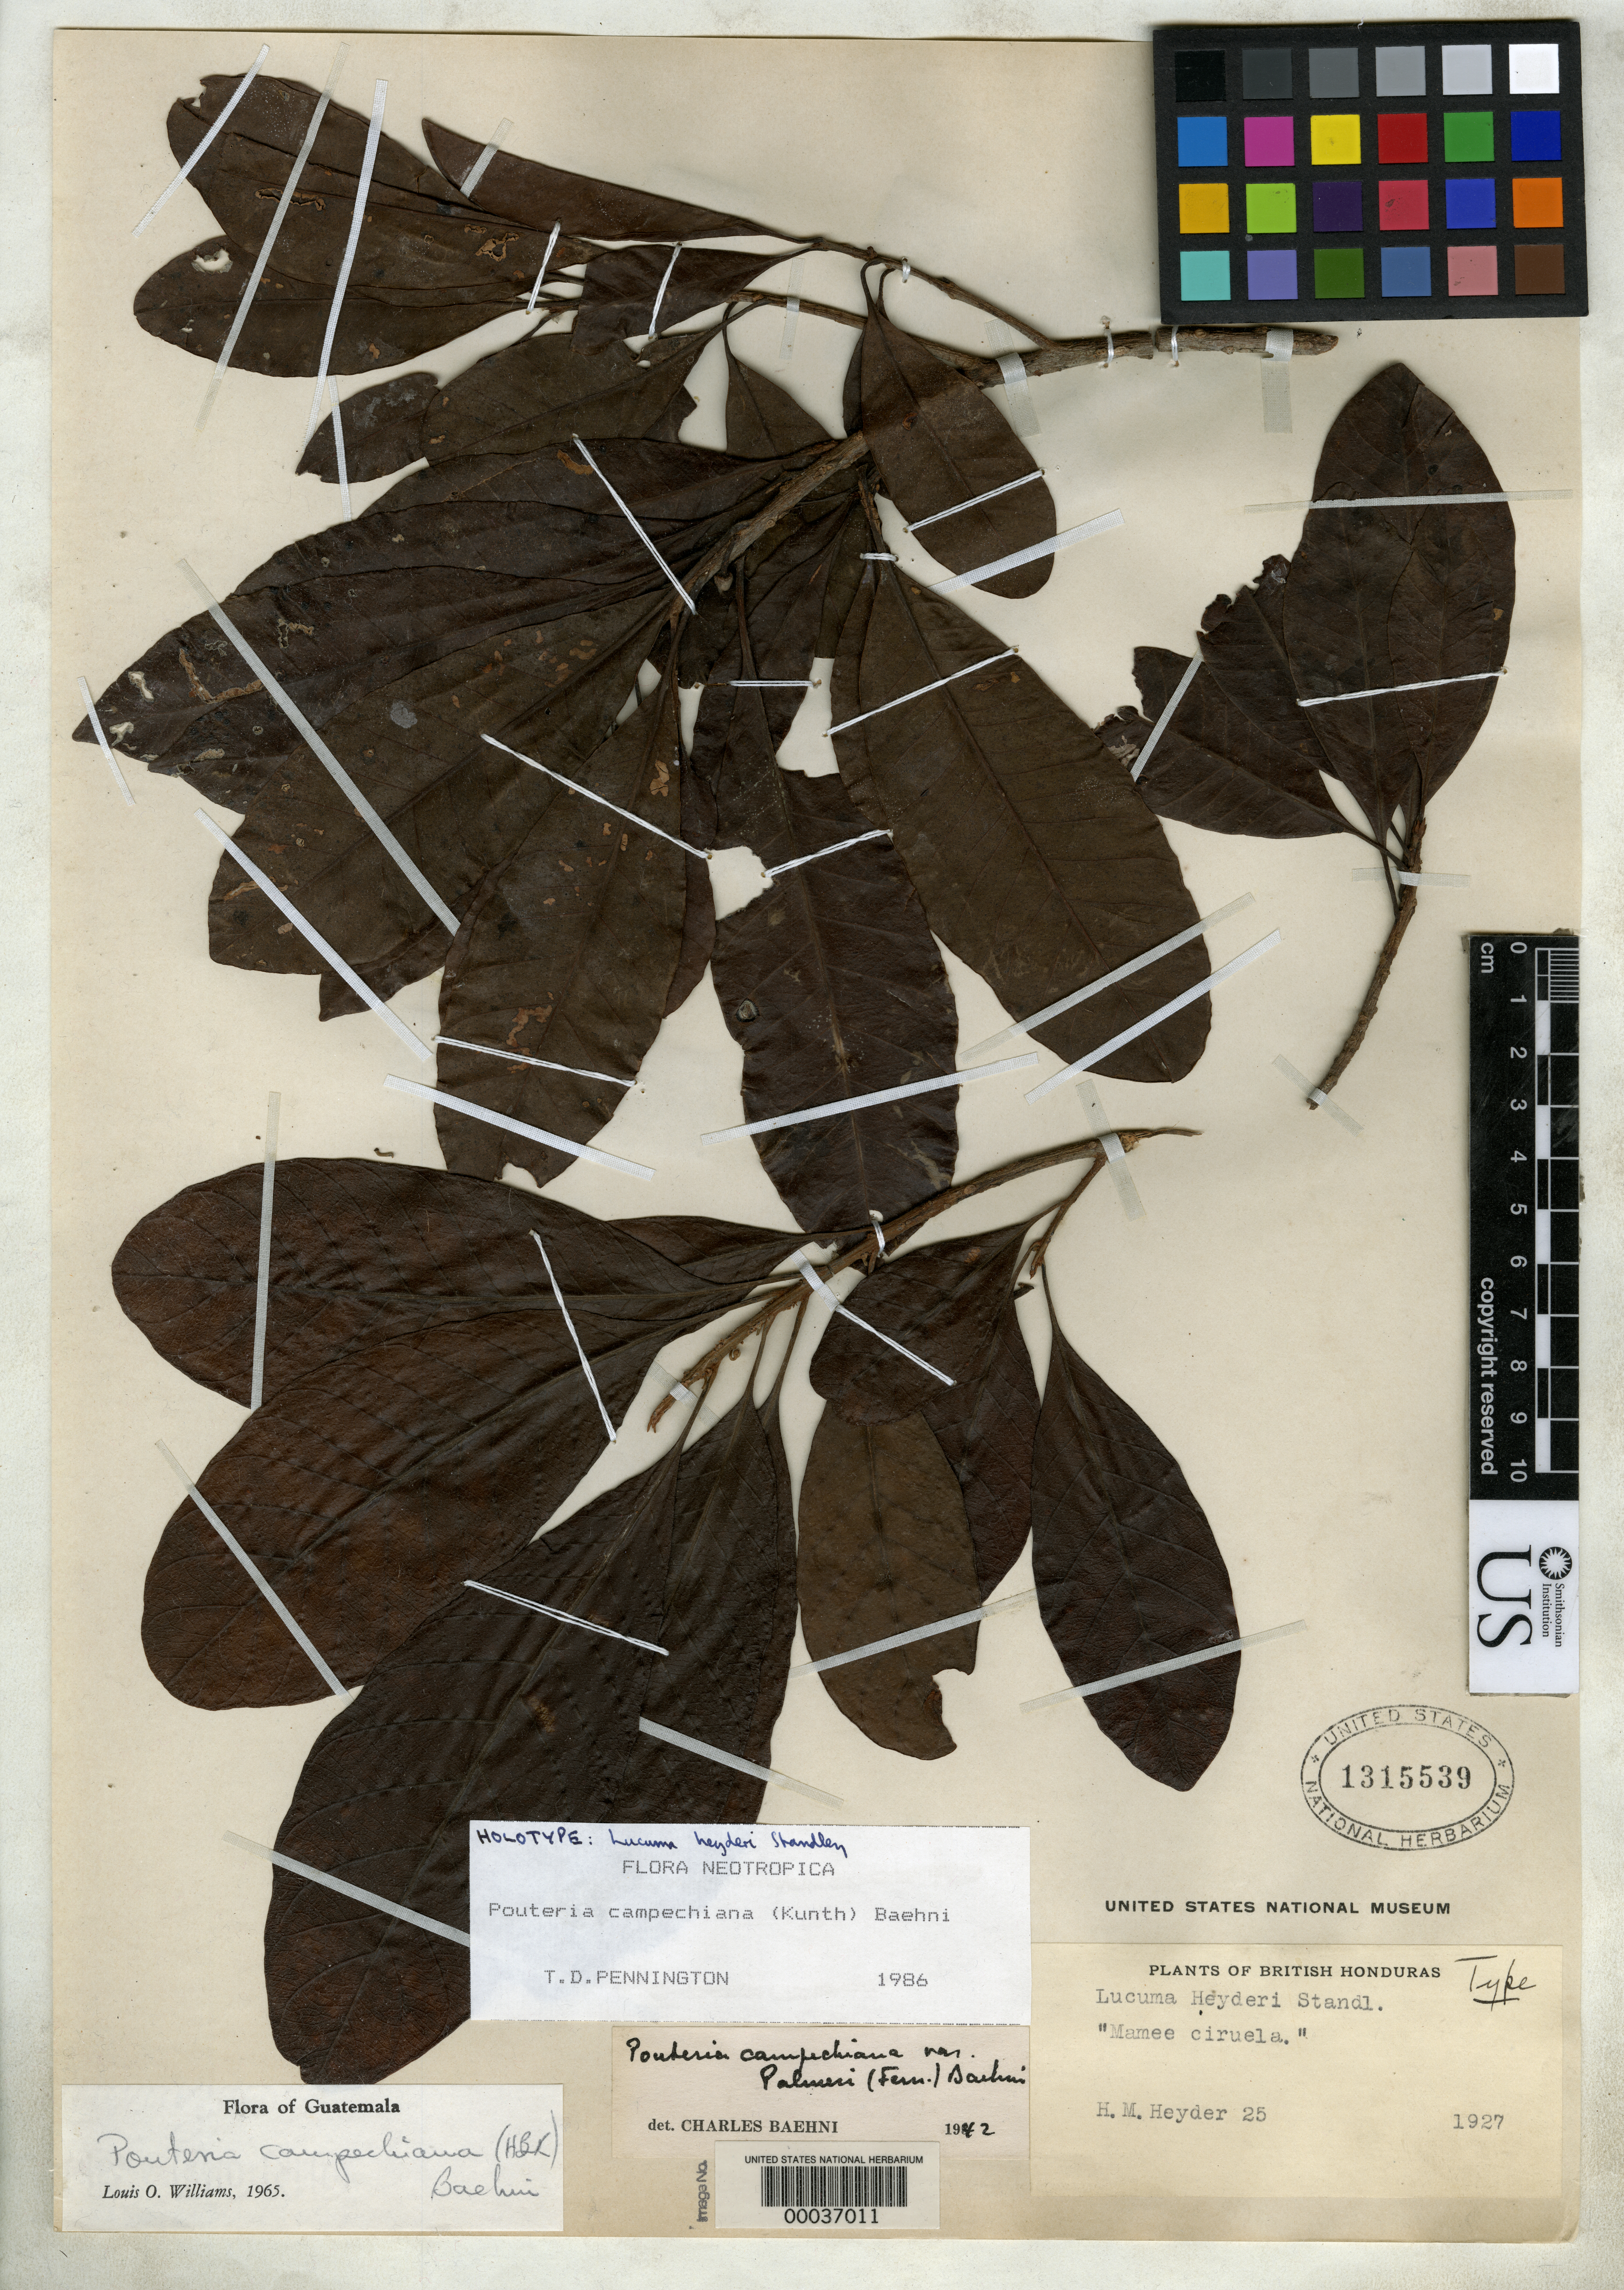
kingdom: Plantae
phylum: Tracheophyta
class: Magnoliopsida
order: Ericales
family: Sapotaceae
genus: Lucuma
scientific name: Lucuma heyderi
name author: Standl.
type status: Holotype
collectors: H. Heyder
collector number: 25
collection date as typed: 1927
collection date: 1927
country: Belize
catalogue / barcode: US 1315539